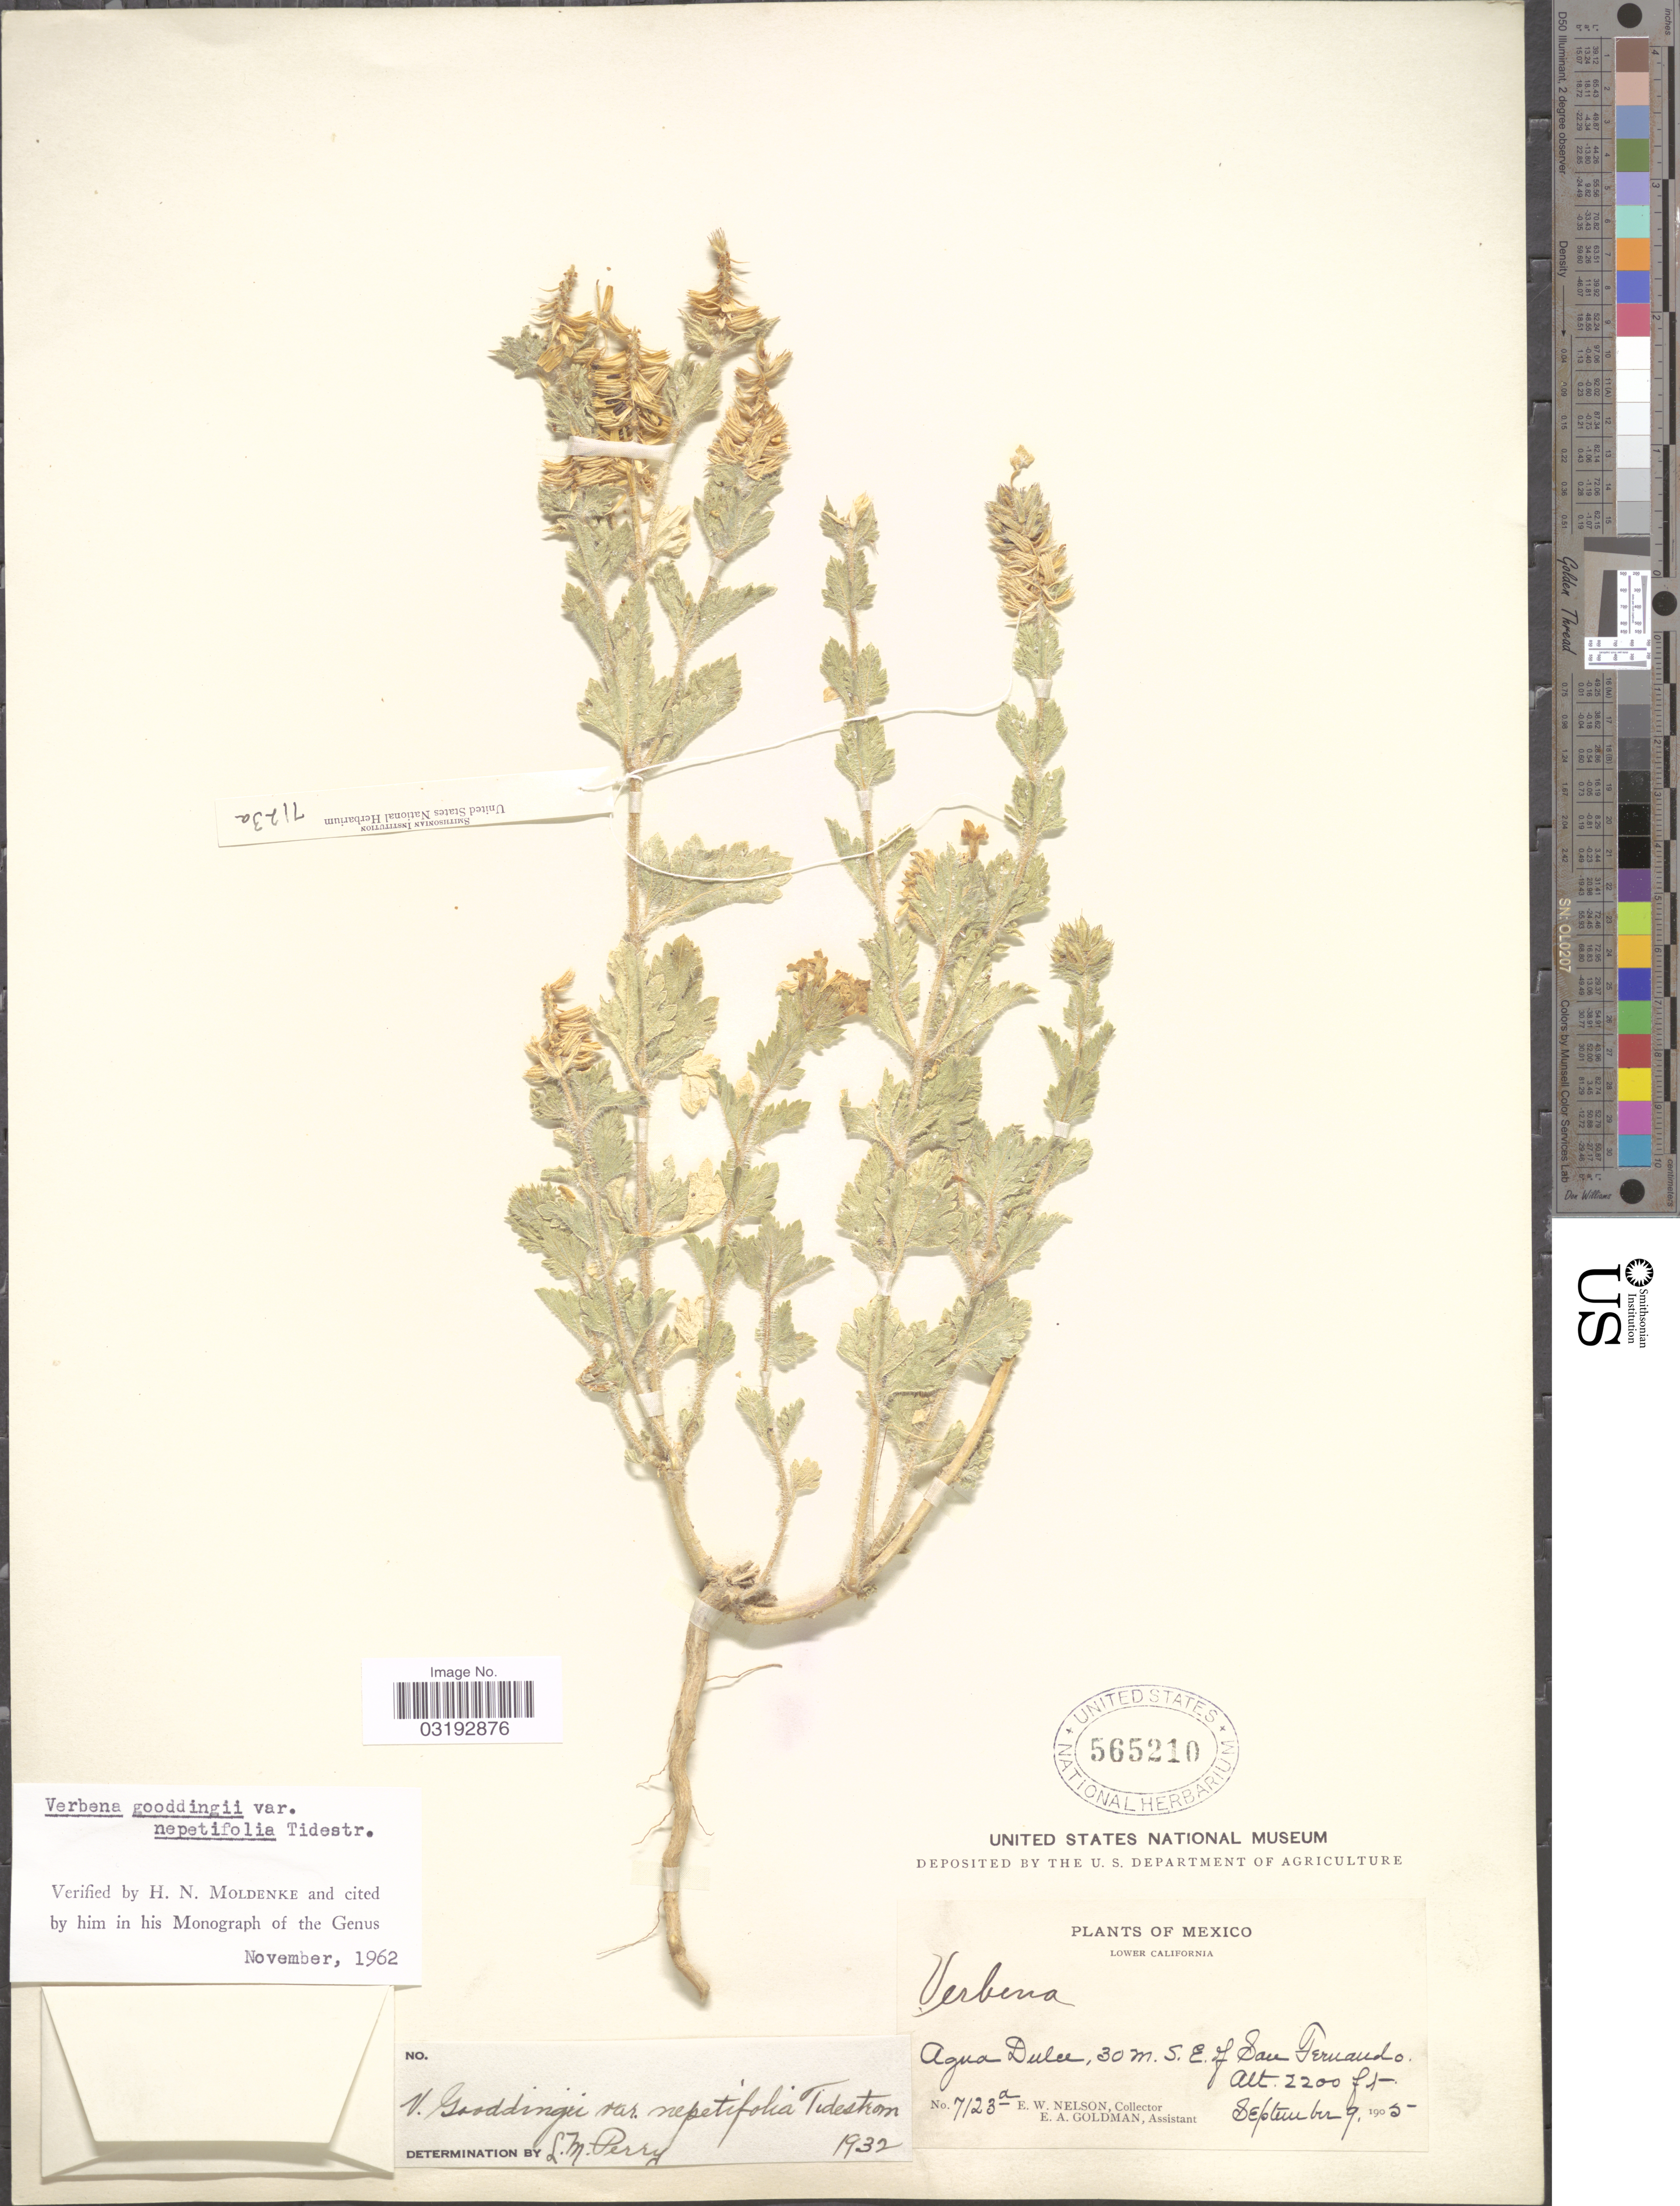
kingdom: Plantae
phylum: Tracheophyta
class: Magnoliopsida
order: Lamiales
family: Verbenaceae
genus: Verbena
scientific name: Verbena gooddingii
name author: Briq.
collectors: E. W. Nelson & E. A. Goldman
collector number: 7123a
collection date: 1905-09-09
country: Mexico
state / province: Baja California Norte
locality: Lower California. Agua Dulce, 30 m S.E. of San Fernando.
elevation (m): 671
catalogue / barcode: US 565210